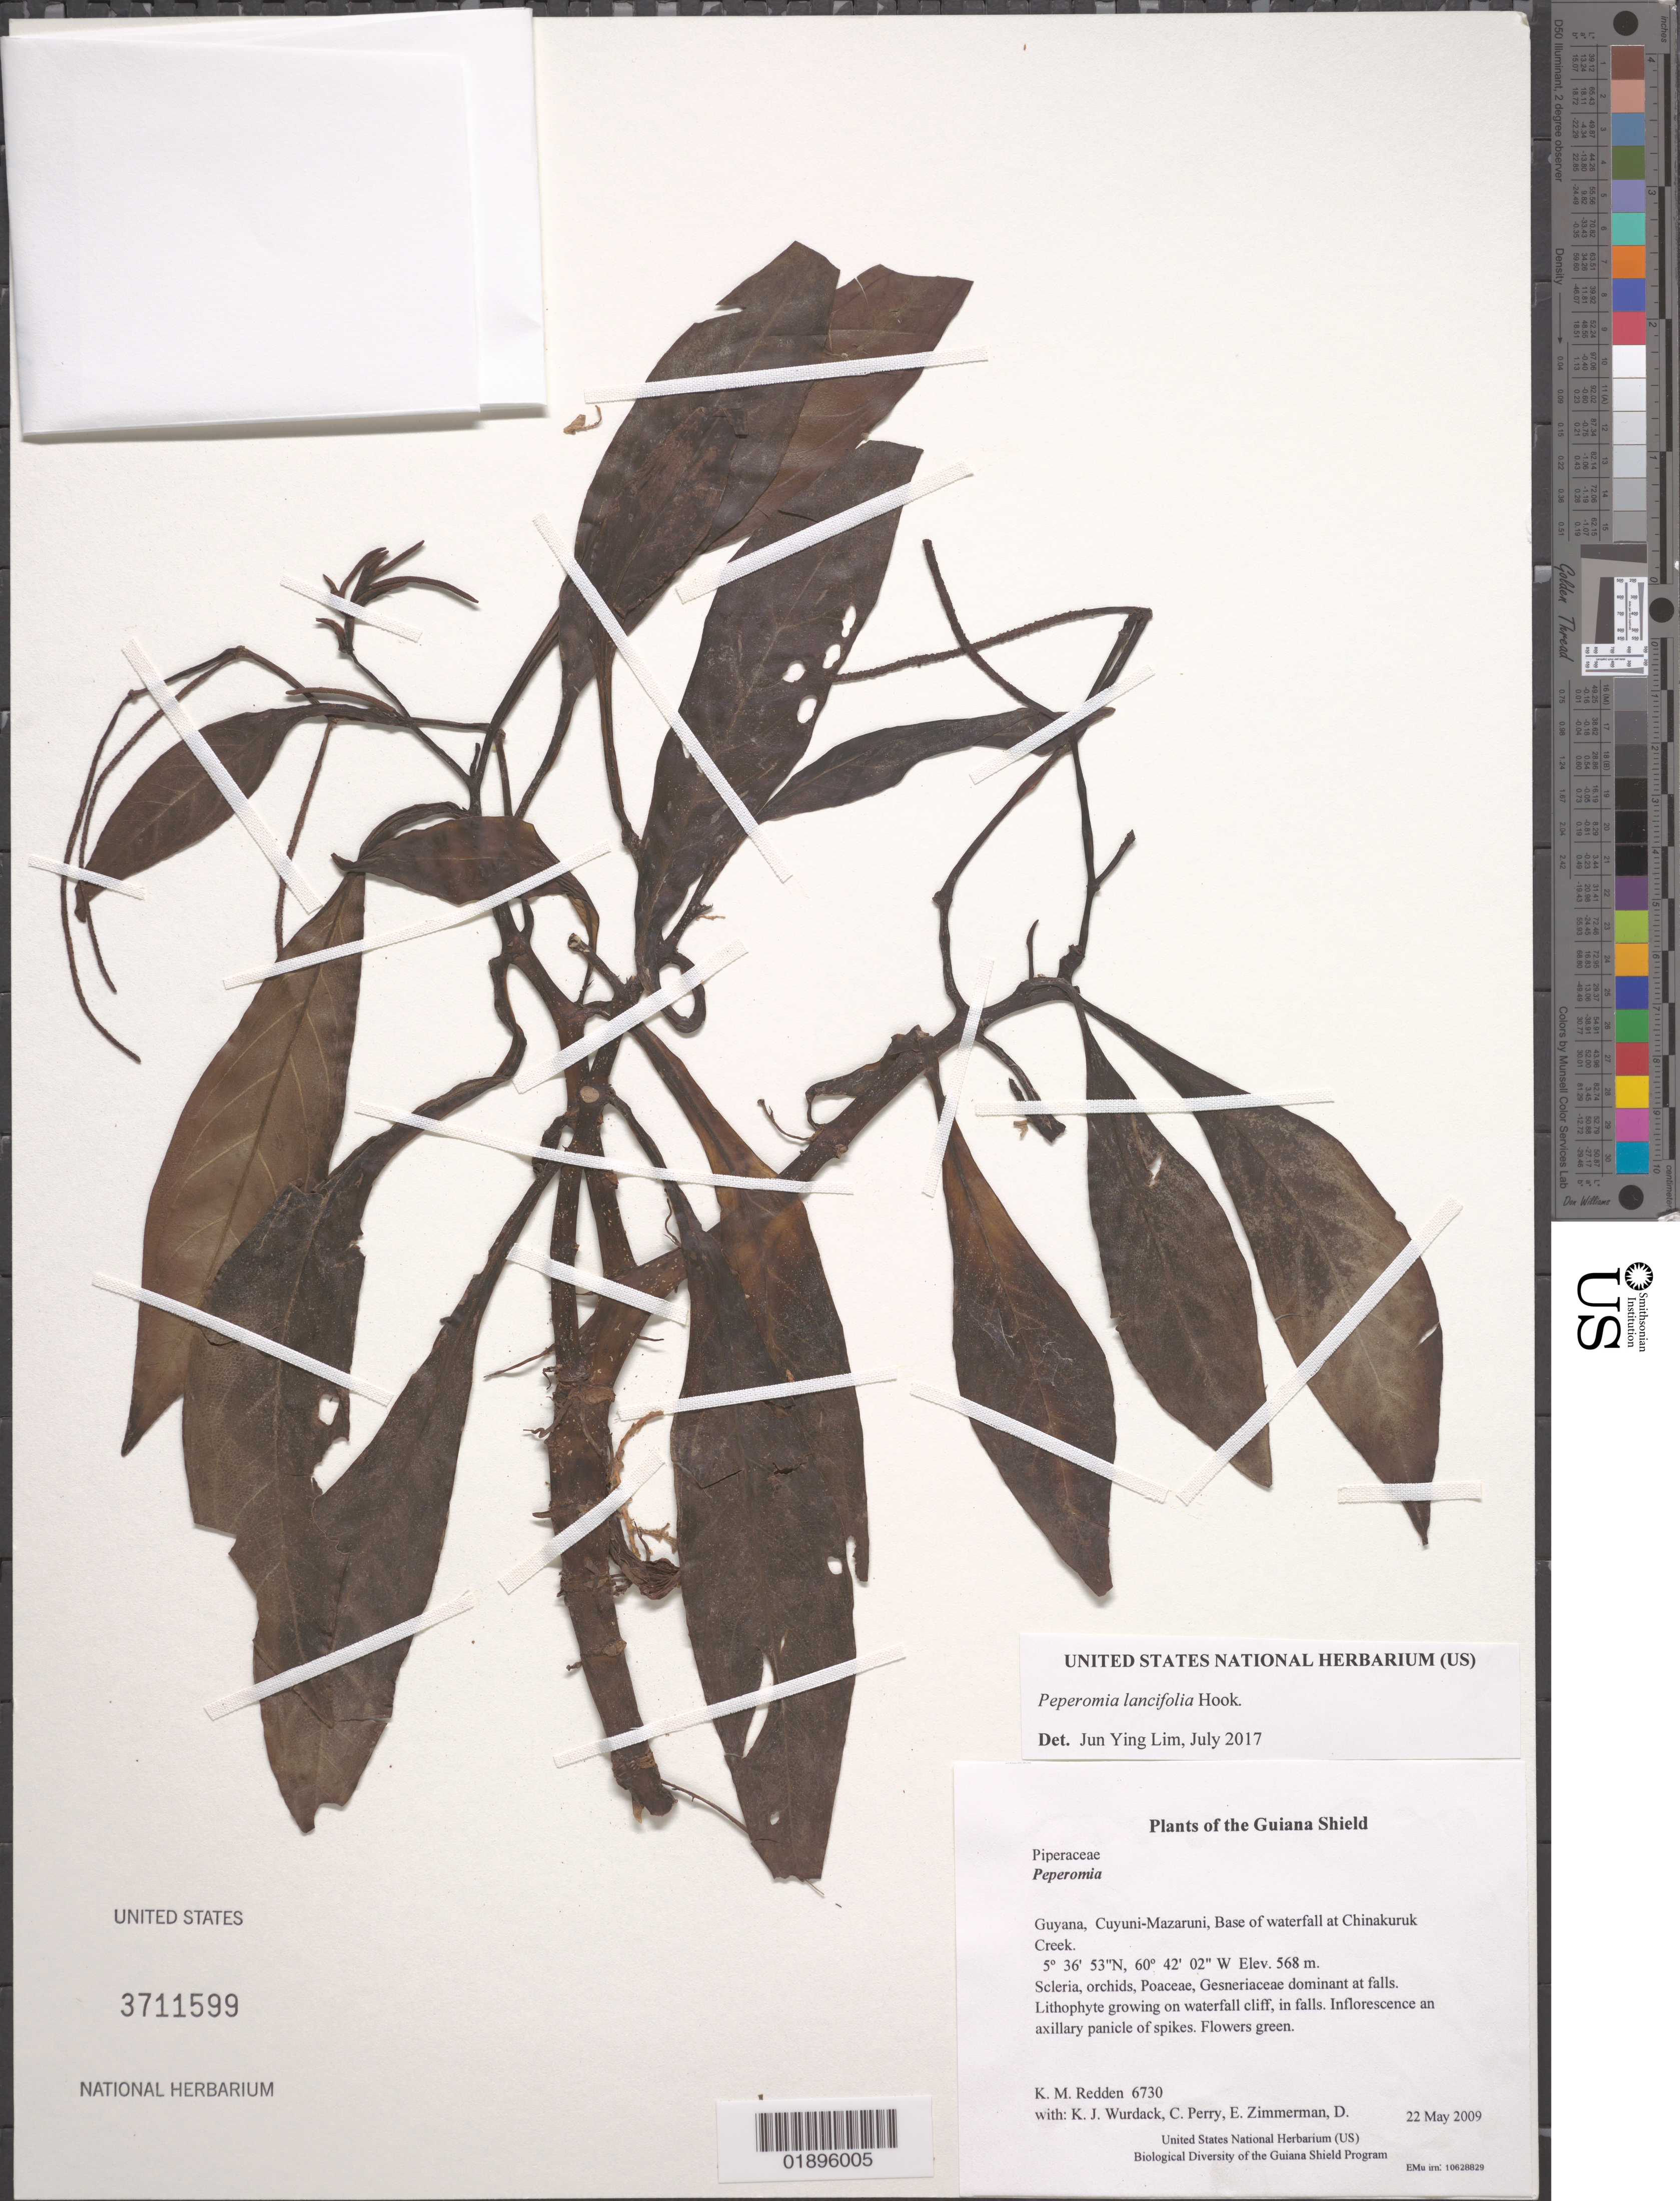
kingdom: Plantae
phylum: Tracheophyta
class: Magnoliopsida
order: Piperales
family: Piperaceae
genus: Peperomia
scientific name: Peperomia lancifolia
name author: Hook.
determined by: Lim, Jun Ying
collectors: K. M. Redden, K. Wurdack, C. Perry, E. Zimmerman, D. Hunter, T. Hunter & V. Roland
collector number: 6730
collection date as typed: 22 May 2009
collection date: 2009-05-22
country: Guyana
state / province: Cuyuni-Mazaruni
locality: Base of waterfall at Chinakuruk Creek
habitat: Scleria, orchids, Poaceae, Gesneriaceae dominant at falls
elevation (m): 568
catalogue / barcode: US 3711599